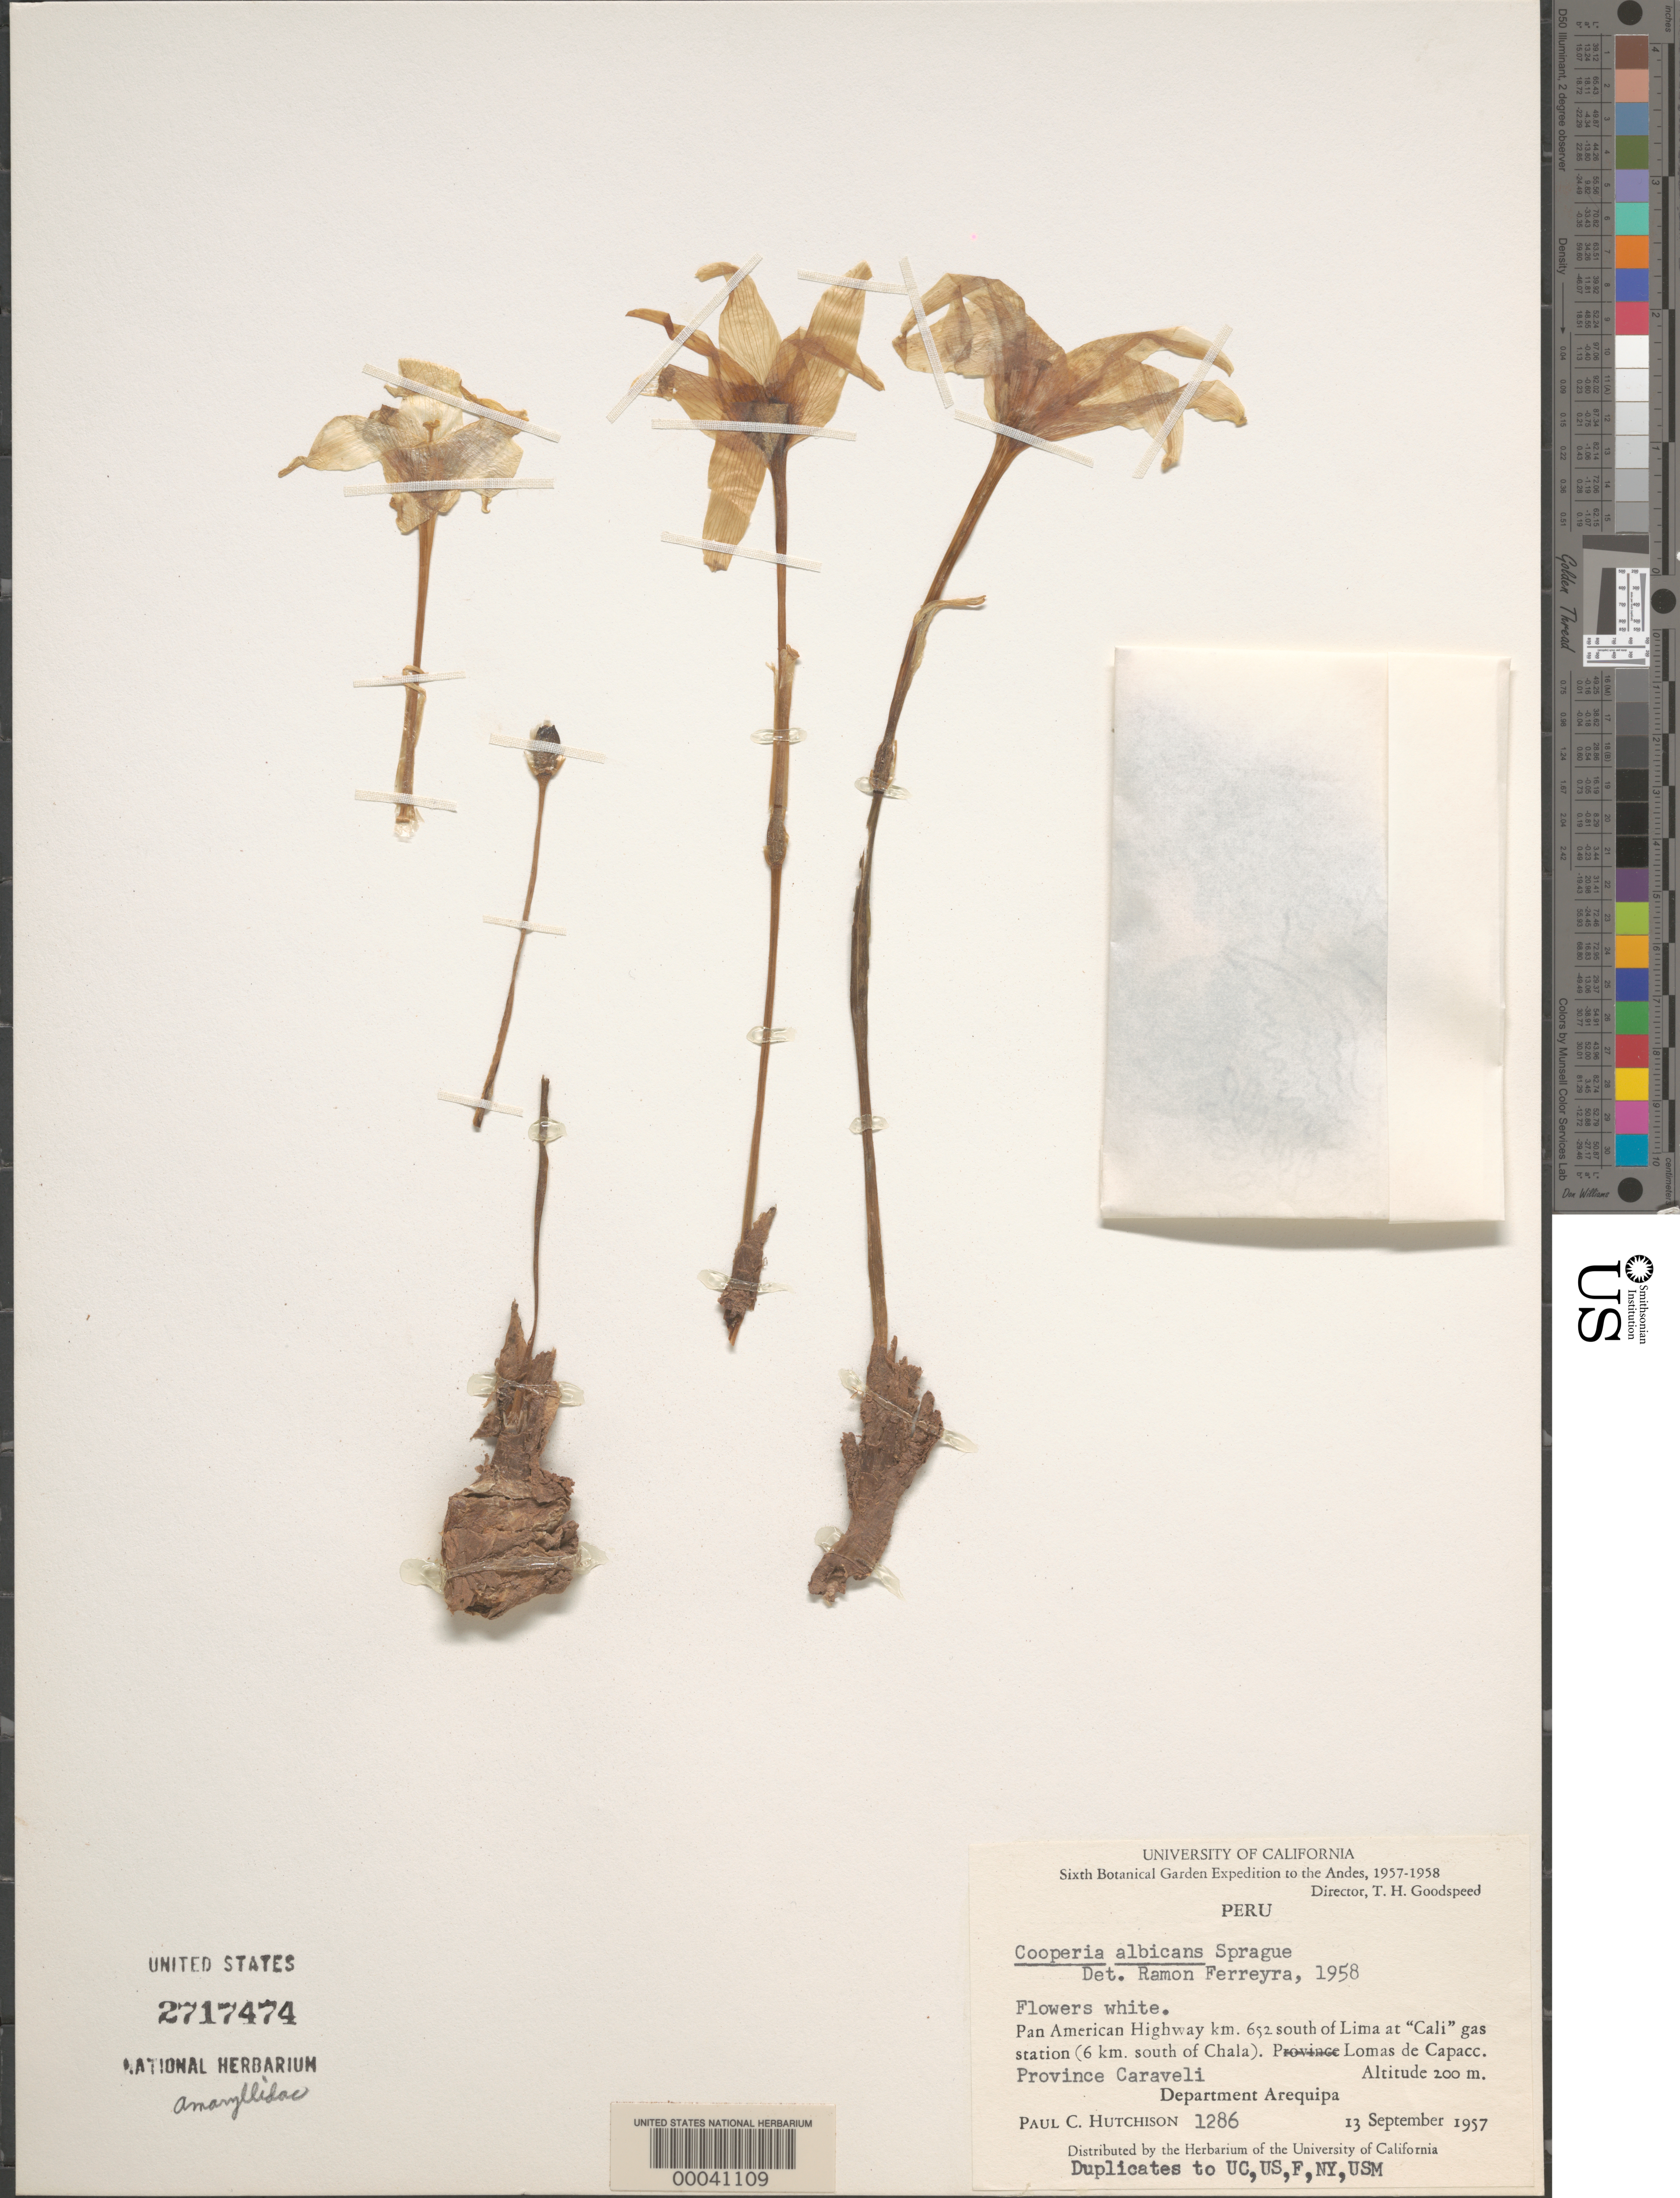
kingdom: Plantae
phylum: Tracheophyta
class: Liliopsida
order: Asparagales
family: Amaryllidaceae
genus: Pyrolirion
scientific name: Pyrolirion albicans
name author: Herb.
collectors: P. C. Hutchison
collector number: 1286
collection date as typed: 13 Sep 1957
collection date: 1957-09-13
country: Peru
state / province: Arequipa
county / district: Caravelí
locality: Pan American Highway km 652 S of Lima at "Cali" gas station, 6 km S of Chala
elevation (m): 200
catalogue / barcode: US 2717474